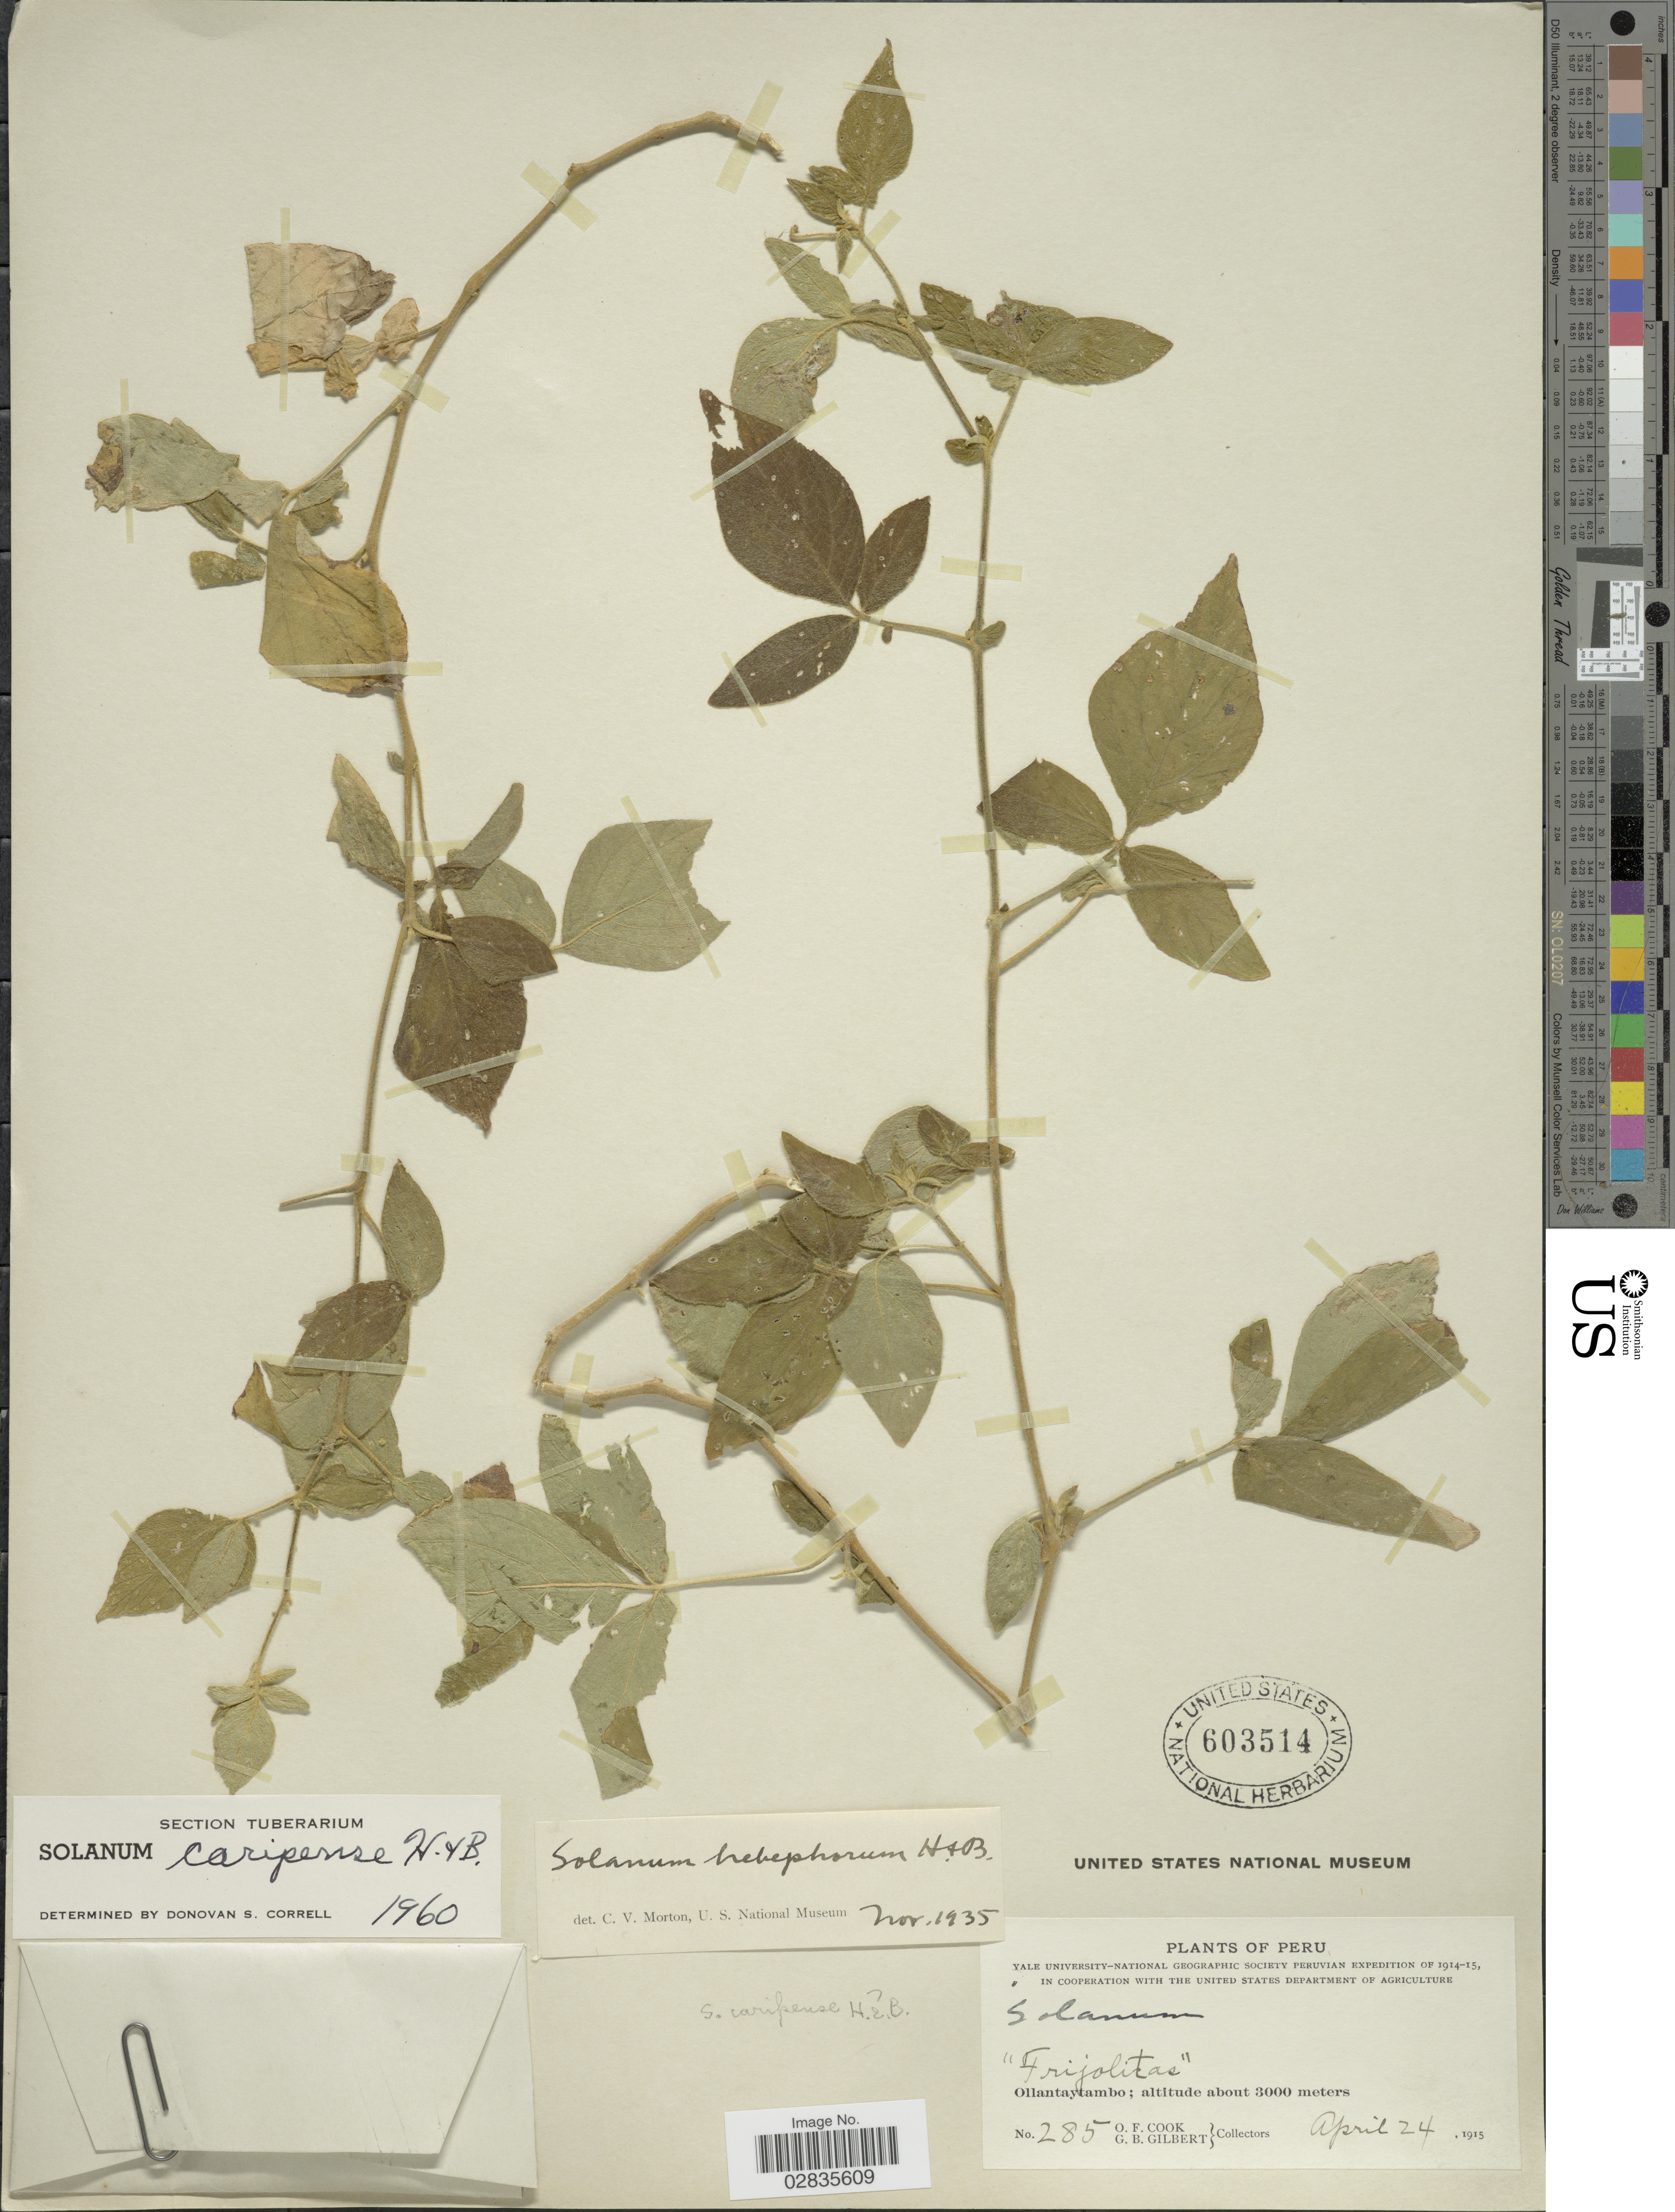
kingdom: Plantae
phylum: Tracheophyta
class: Magnoliopsida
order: Solanales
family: Solanaceae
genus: Solanum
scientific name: Solanum caripense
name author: Humb. & Bonpl. ex Dunal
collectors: O. F. Cook & G. B. Gilbert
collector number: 285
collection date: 1915-04-24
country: Peru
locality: Ollantaytambo.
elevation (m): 3000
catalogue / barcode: US 603514